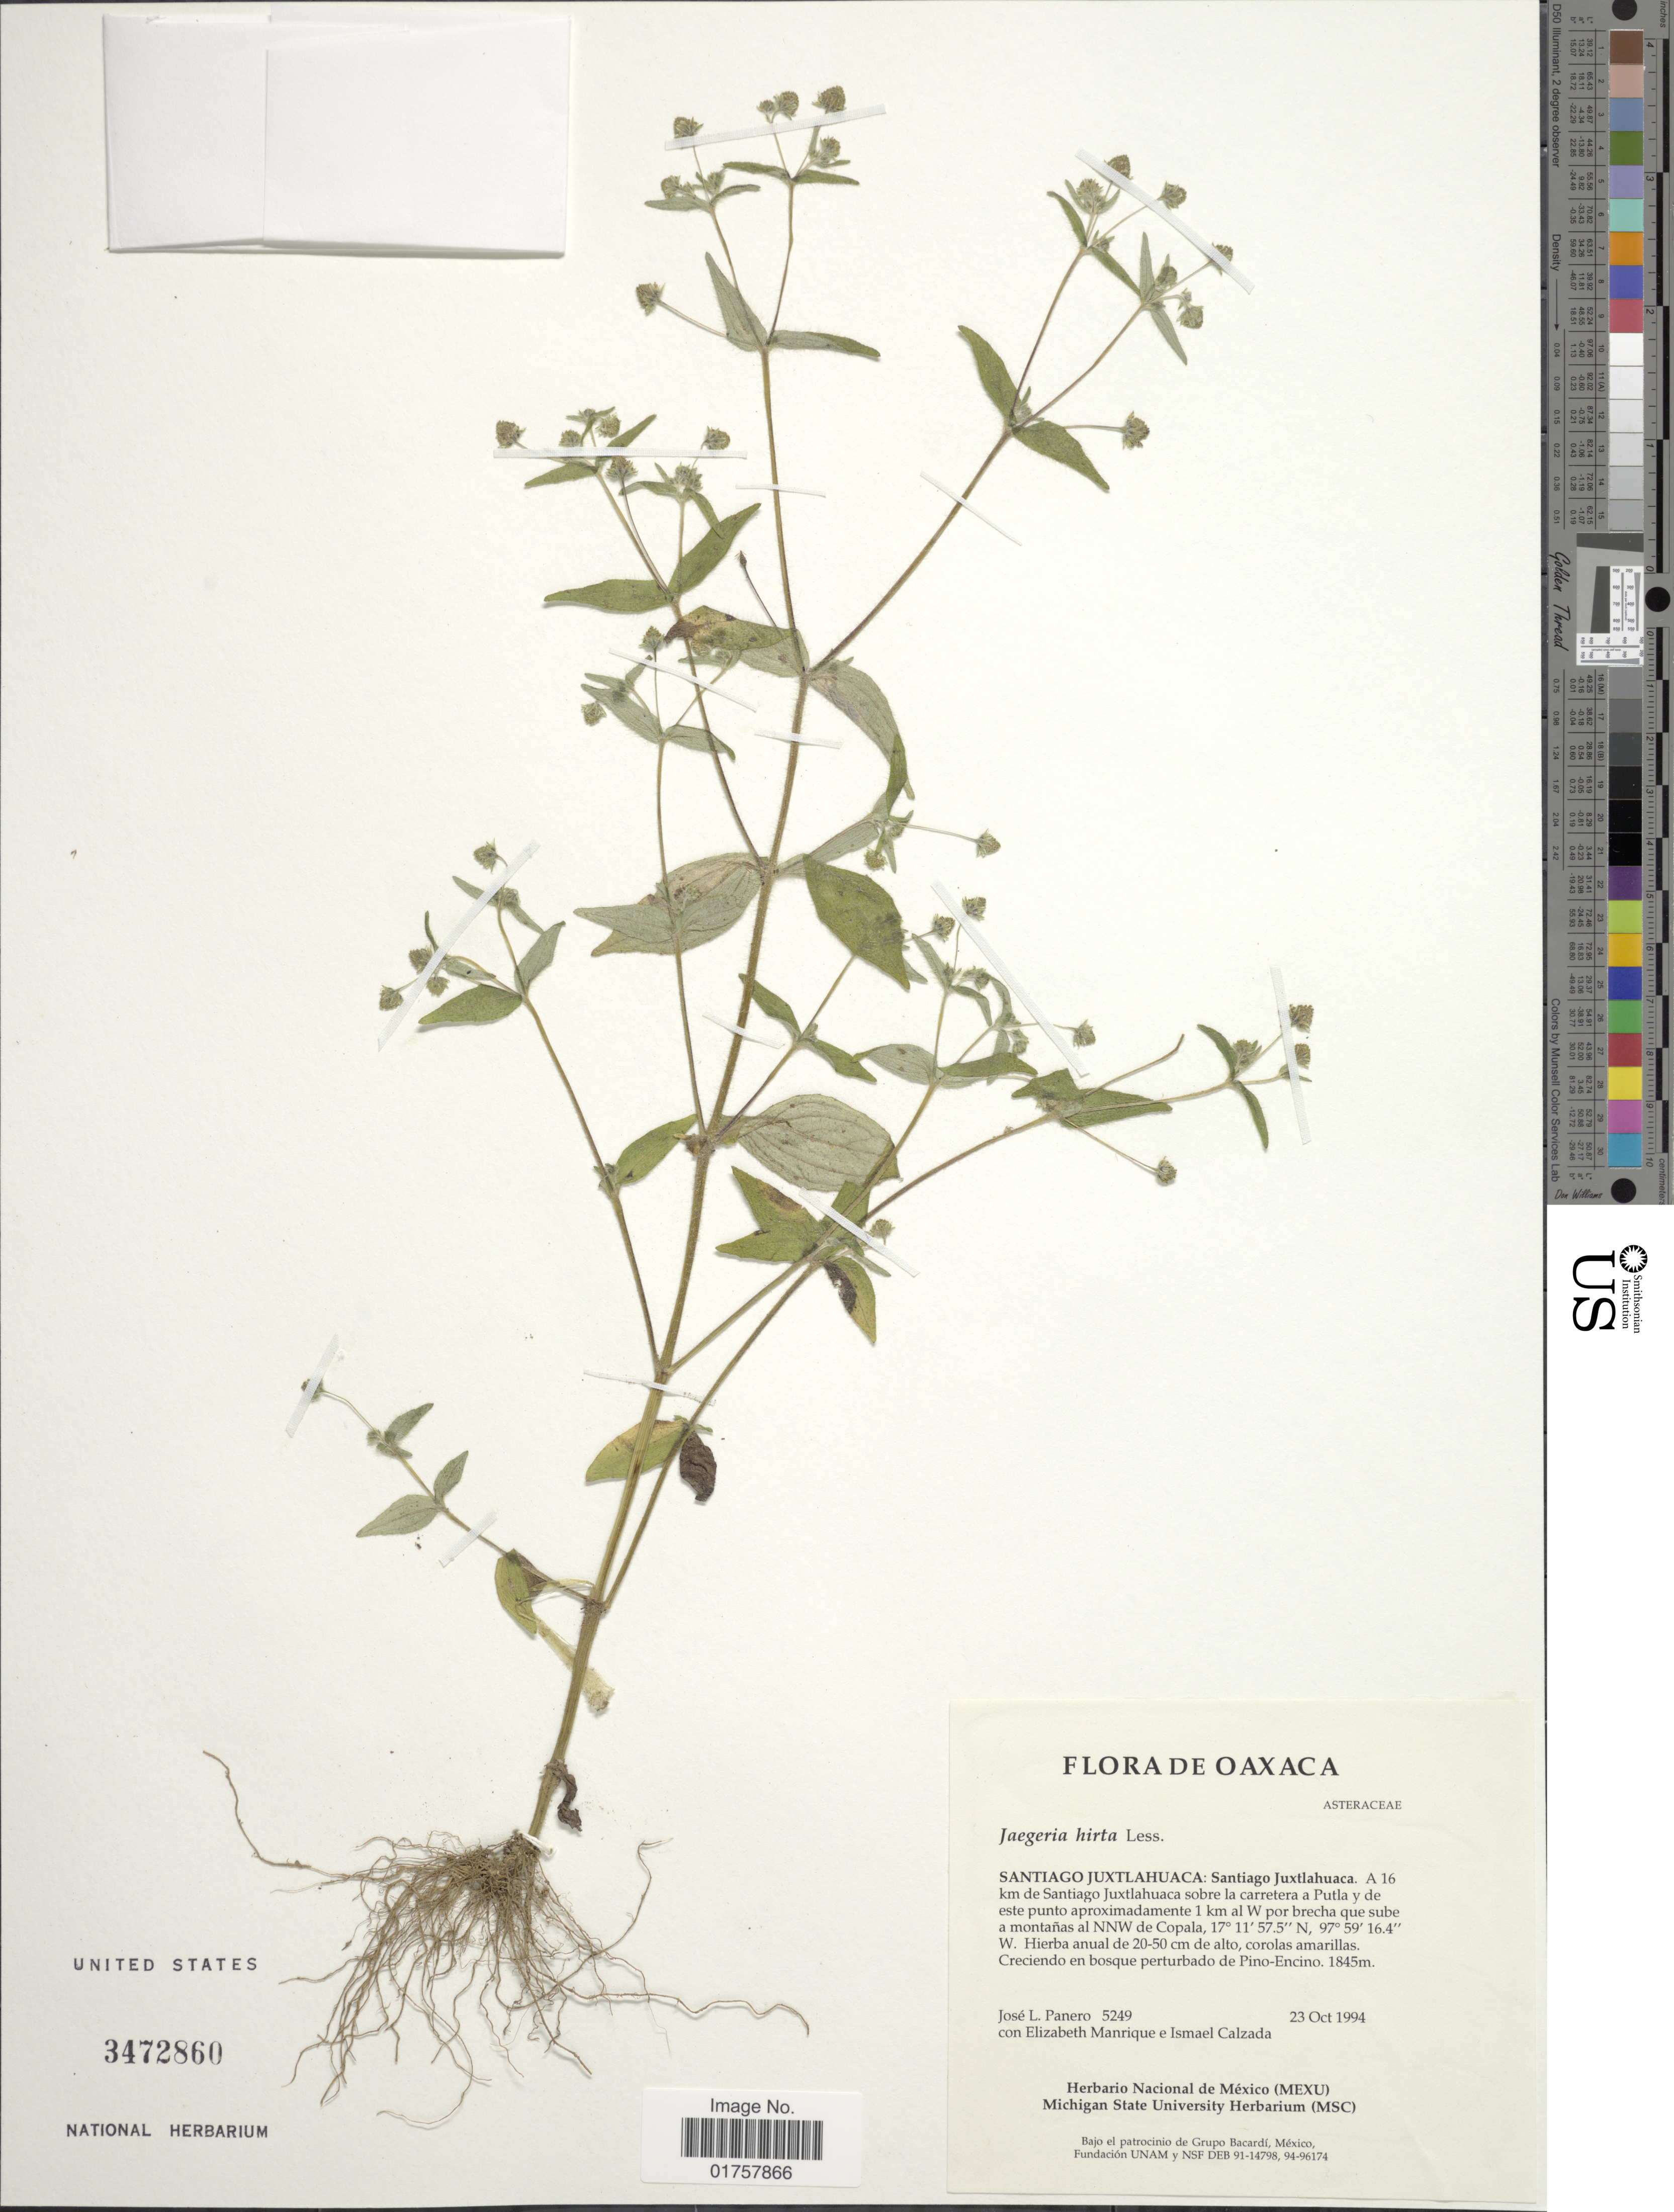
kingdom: Plantae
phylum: Tracheophyta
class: Magnoliopsida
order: Asterales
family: Asteraceae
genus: Jaegeria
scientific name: Jaegeria hirta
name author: (Lag.) Less.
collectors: J. L. Panero, E. Manrique & I. Calzada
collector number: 5249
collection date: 1994-10-23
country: Mexico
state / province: Oaxaca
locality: Santiago Juxtlahuaca: Santiago Juxtlahuaca, A 16 km de Santiago Juxtlahuaca sobre la carretera a Putla y de este punto aproximadamente 1 km al W por brecha que sube a montañas al NNW de Copala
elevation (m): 1845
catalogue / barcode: US 3472860